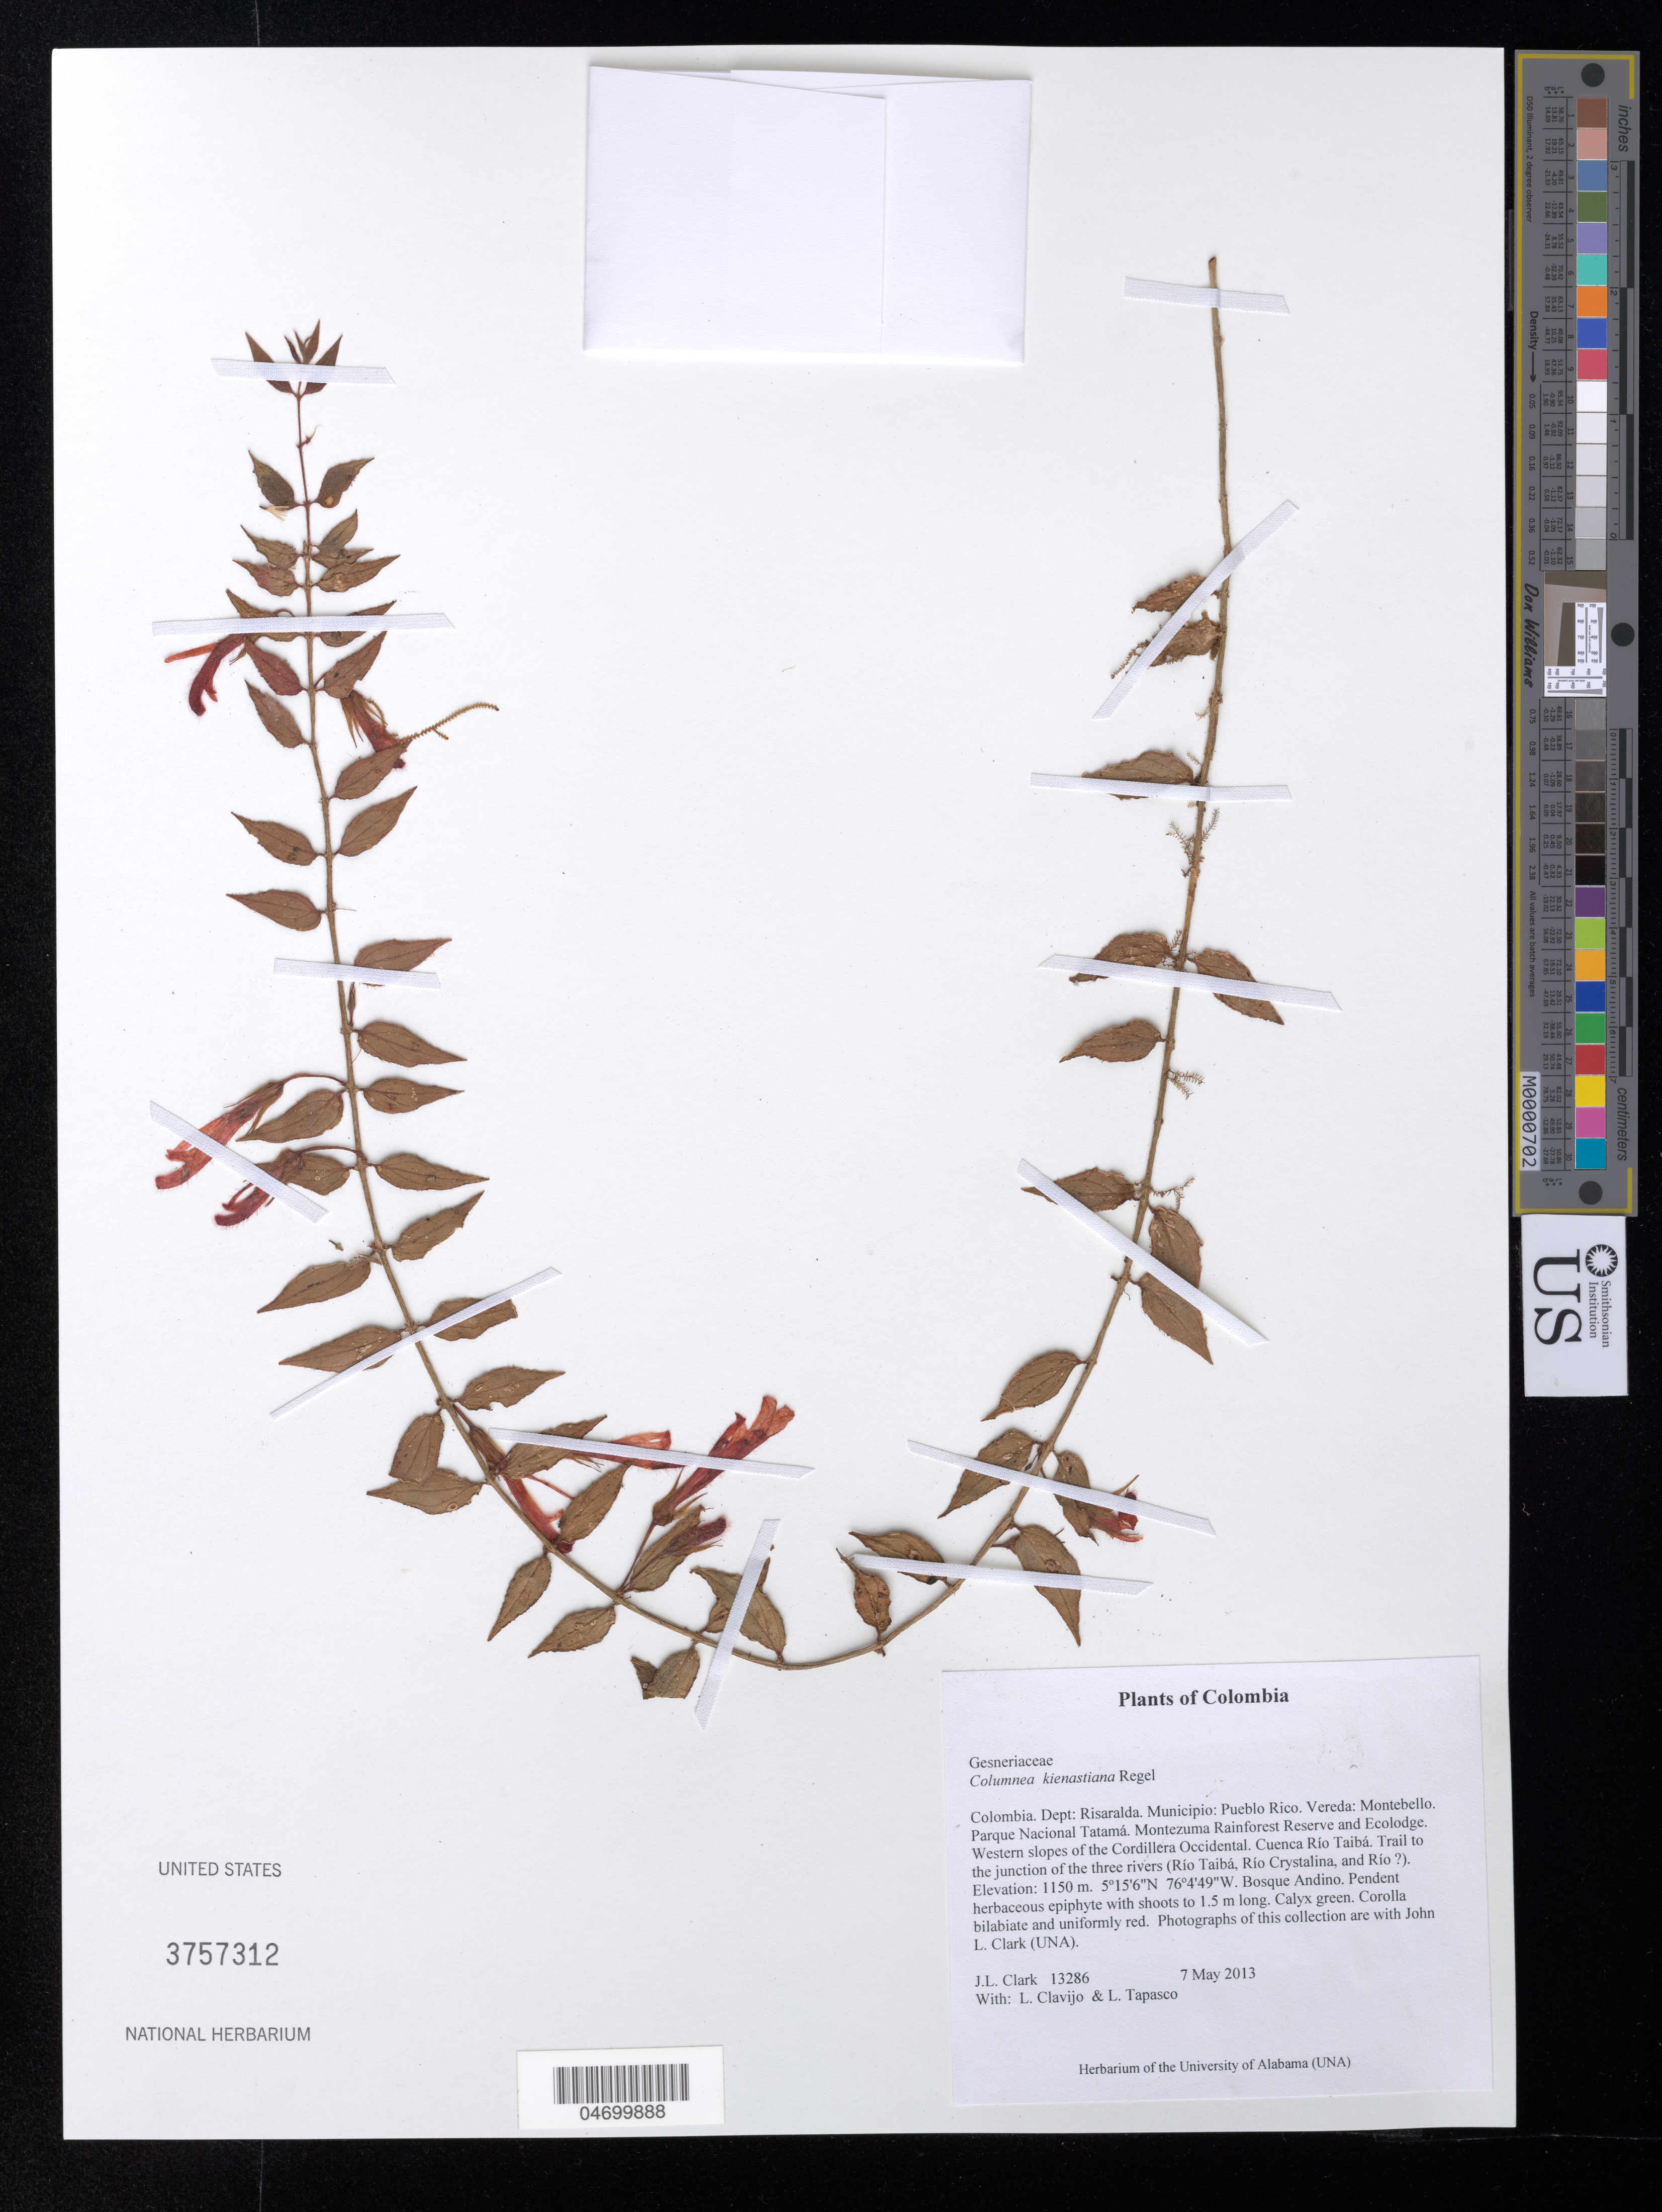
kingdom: Plantae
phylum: Tracheophyta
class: Magnoliopsida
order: Lamiales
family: Gesneriaceae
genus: Columnea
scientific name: Columnea kienastiana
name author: Regel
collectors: J. L. Clark, L. Clavijo & D. Olstein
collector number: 13286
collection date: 2013-05-07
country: Colombia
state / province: Risaralda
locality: Dept: Risaralda. Municipio: Pueblo Rico. Vereda: Montebello. Parque Nacional Tatamá. Montezuma Rainforest Reserve and Ecolodge. Western slopes of the Cordillera Occidental. Cuenca Río Taiba. Trail to the junction of the three rivers (Río Taibá, Río Crystalina, and Río ?).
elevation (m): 1150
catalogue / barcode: US 3757312